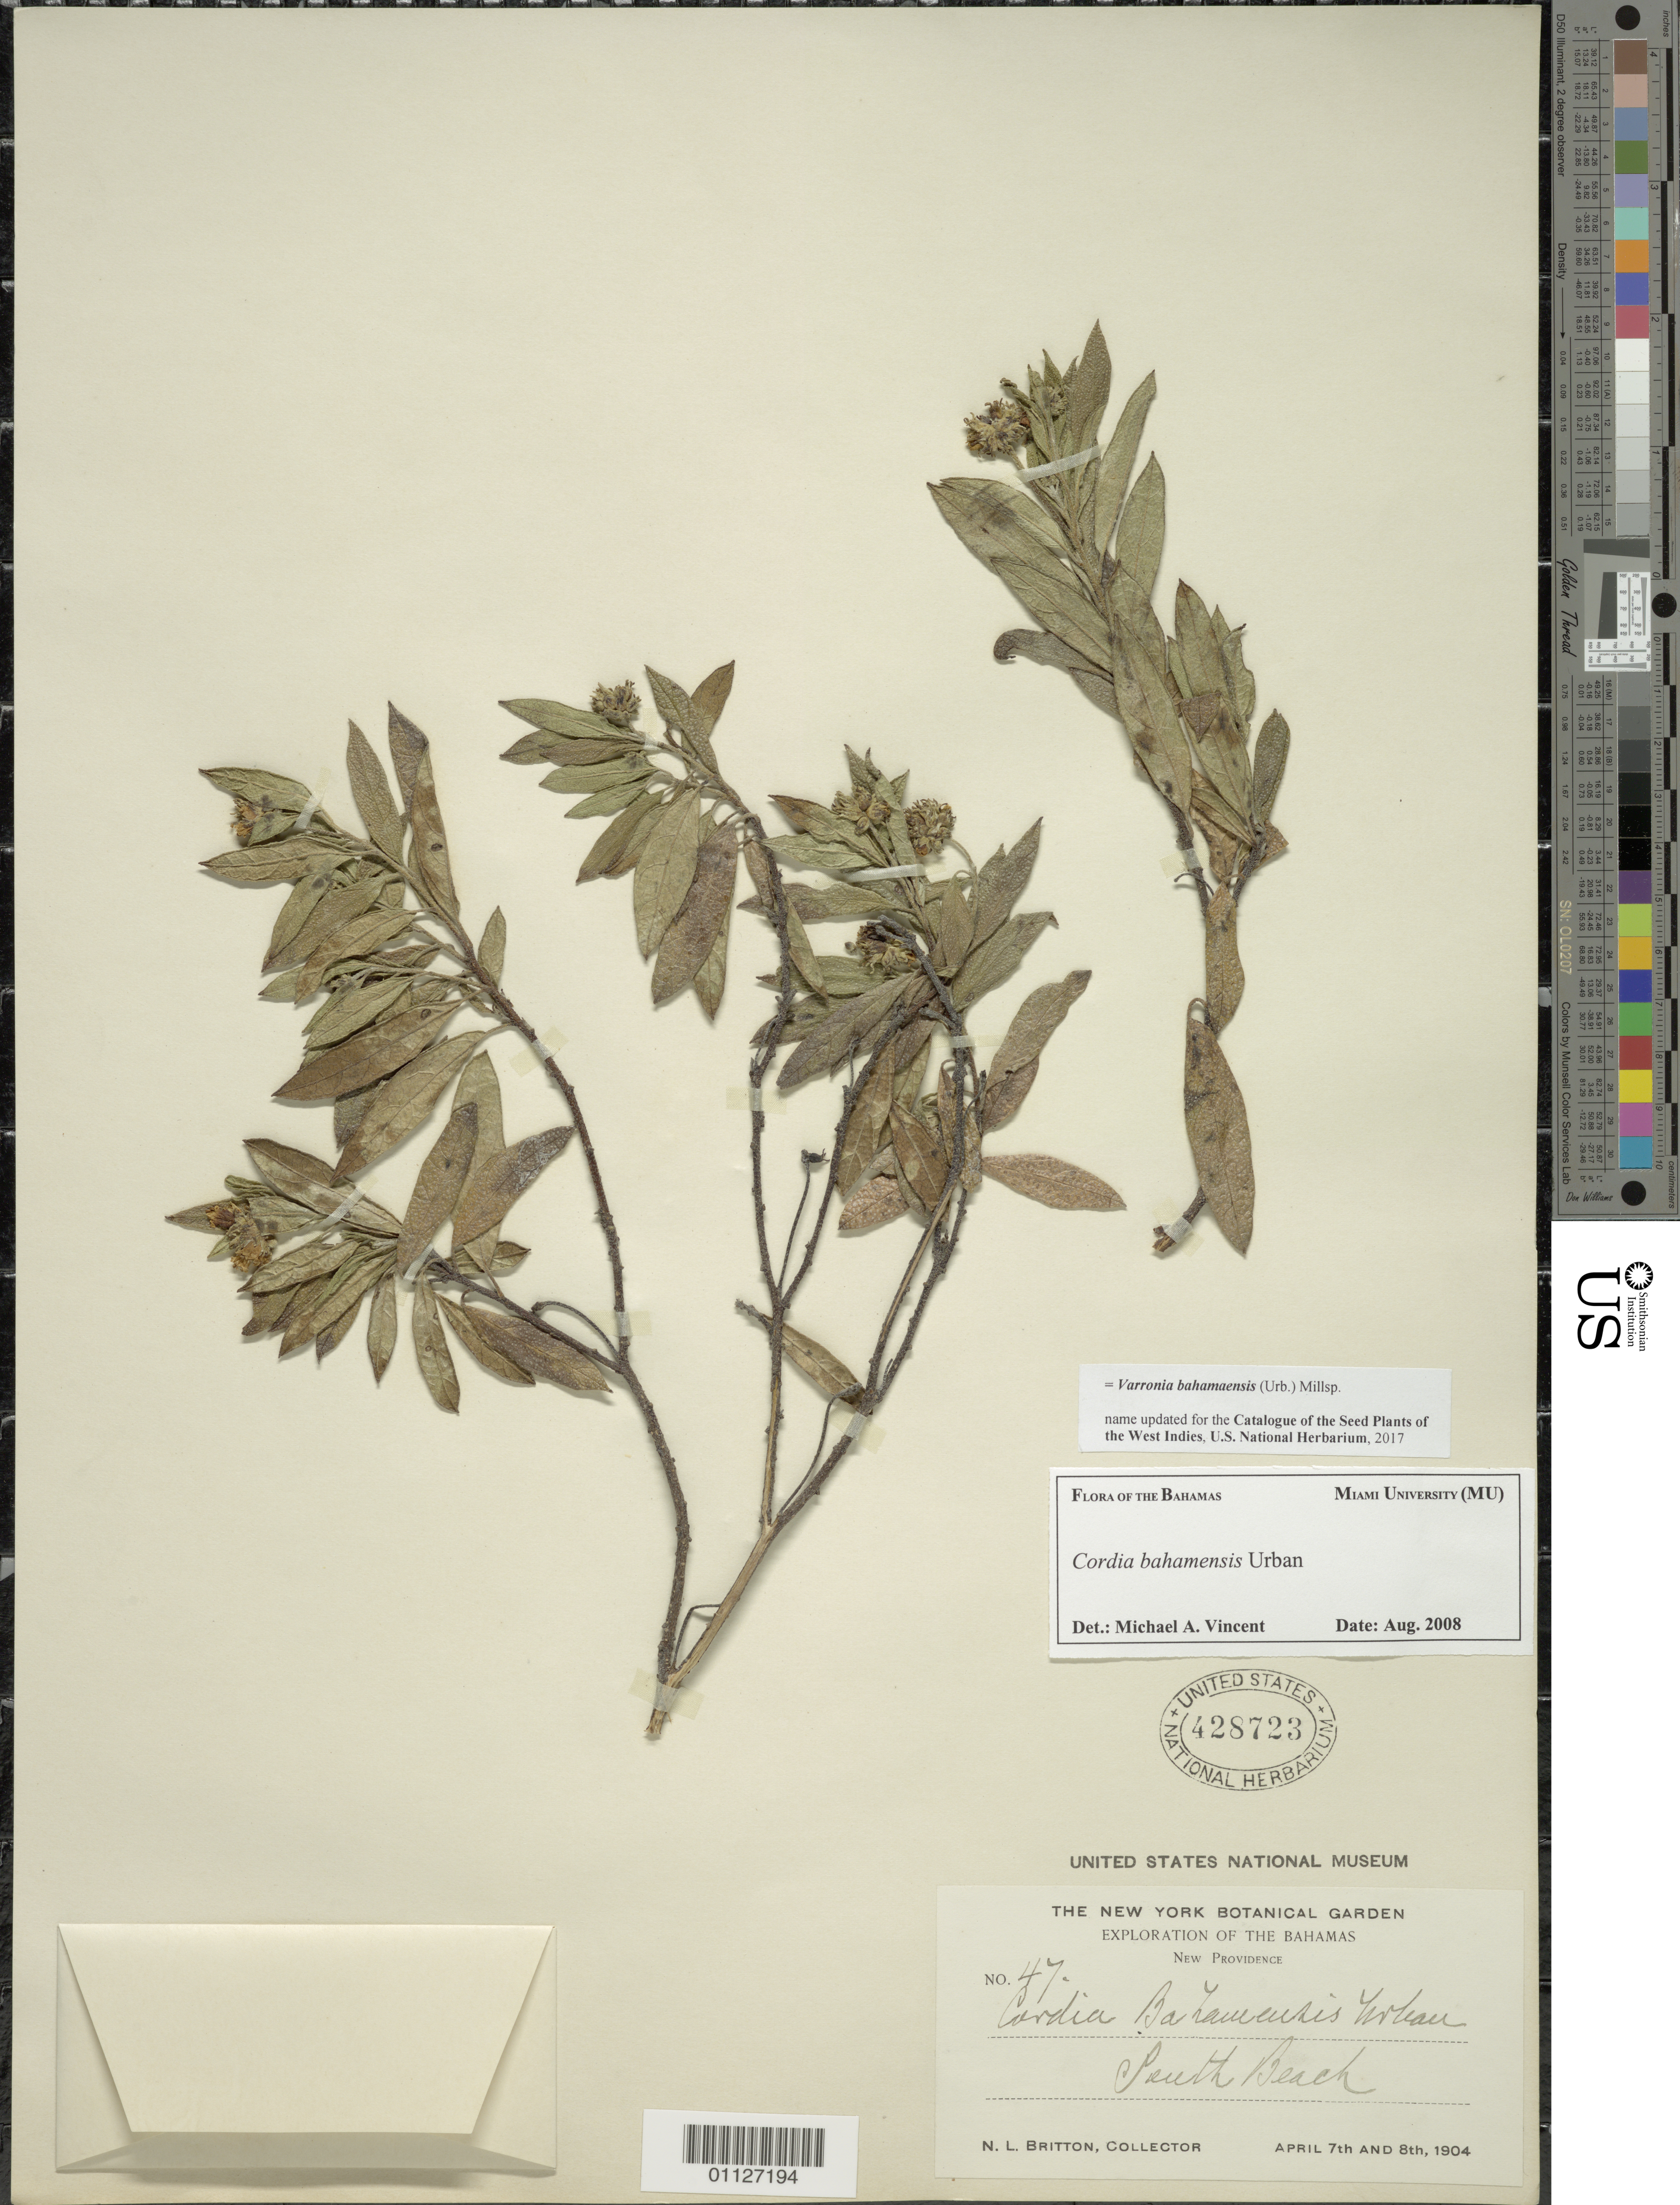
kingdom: Plantae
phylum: Tracheophyta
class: Magnoliopsida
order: Boraginales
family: Cordiaceae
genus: Varronia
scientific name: Varronia bahamensis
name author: (Urb.) Millsp.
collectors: N. Britton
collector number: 47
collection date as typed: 07 Apr 1904 and 08 Apr 1904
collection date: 1904-04-07,1904-04-08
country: Bahamas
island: New Providence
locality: South Beach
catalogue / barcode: US 428723